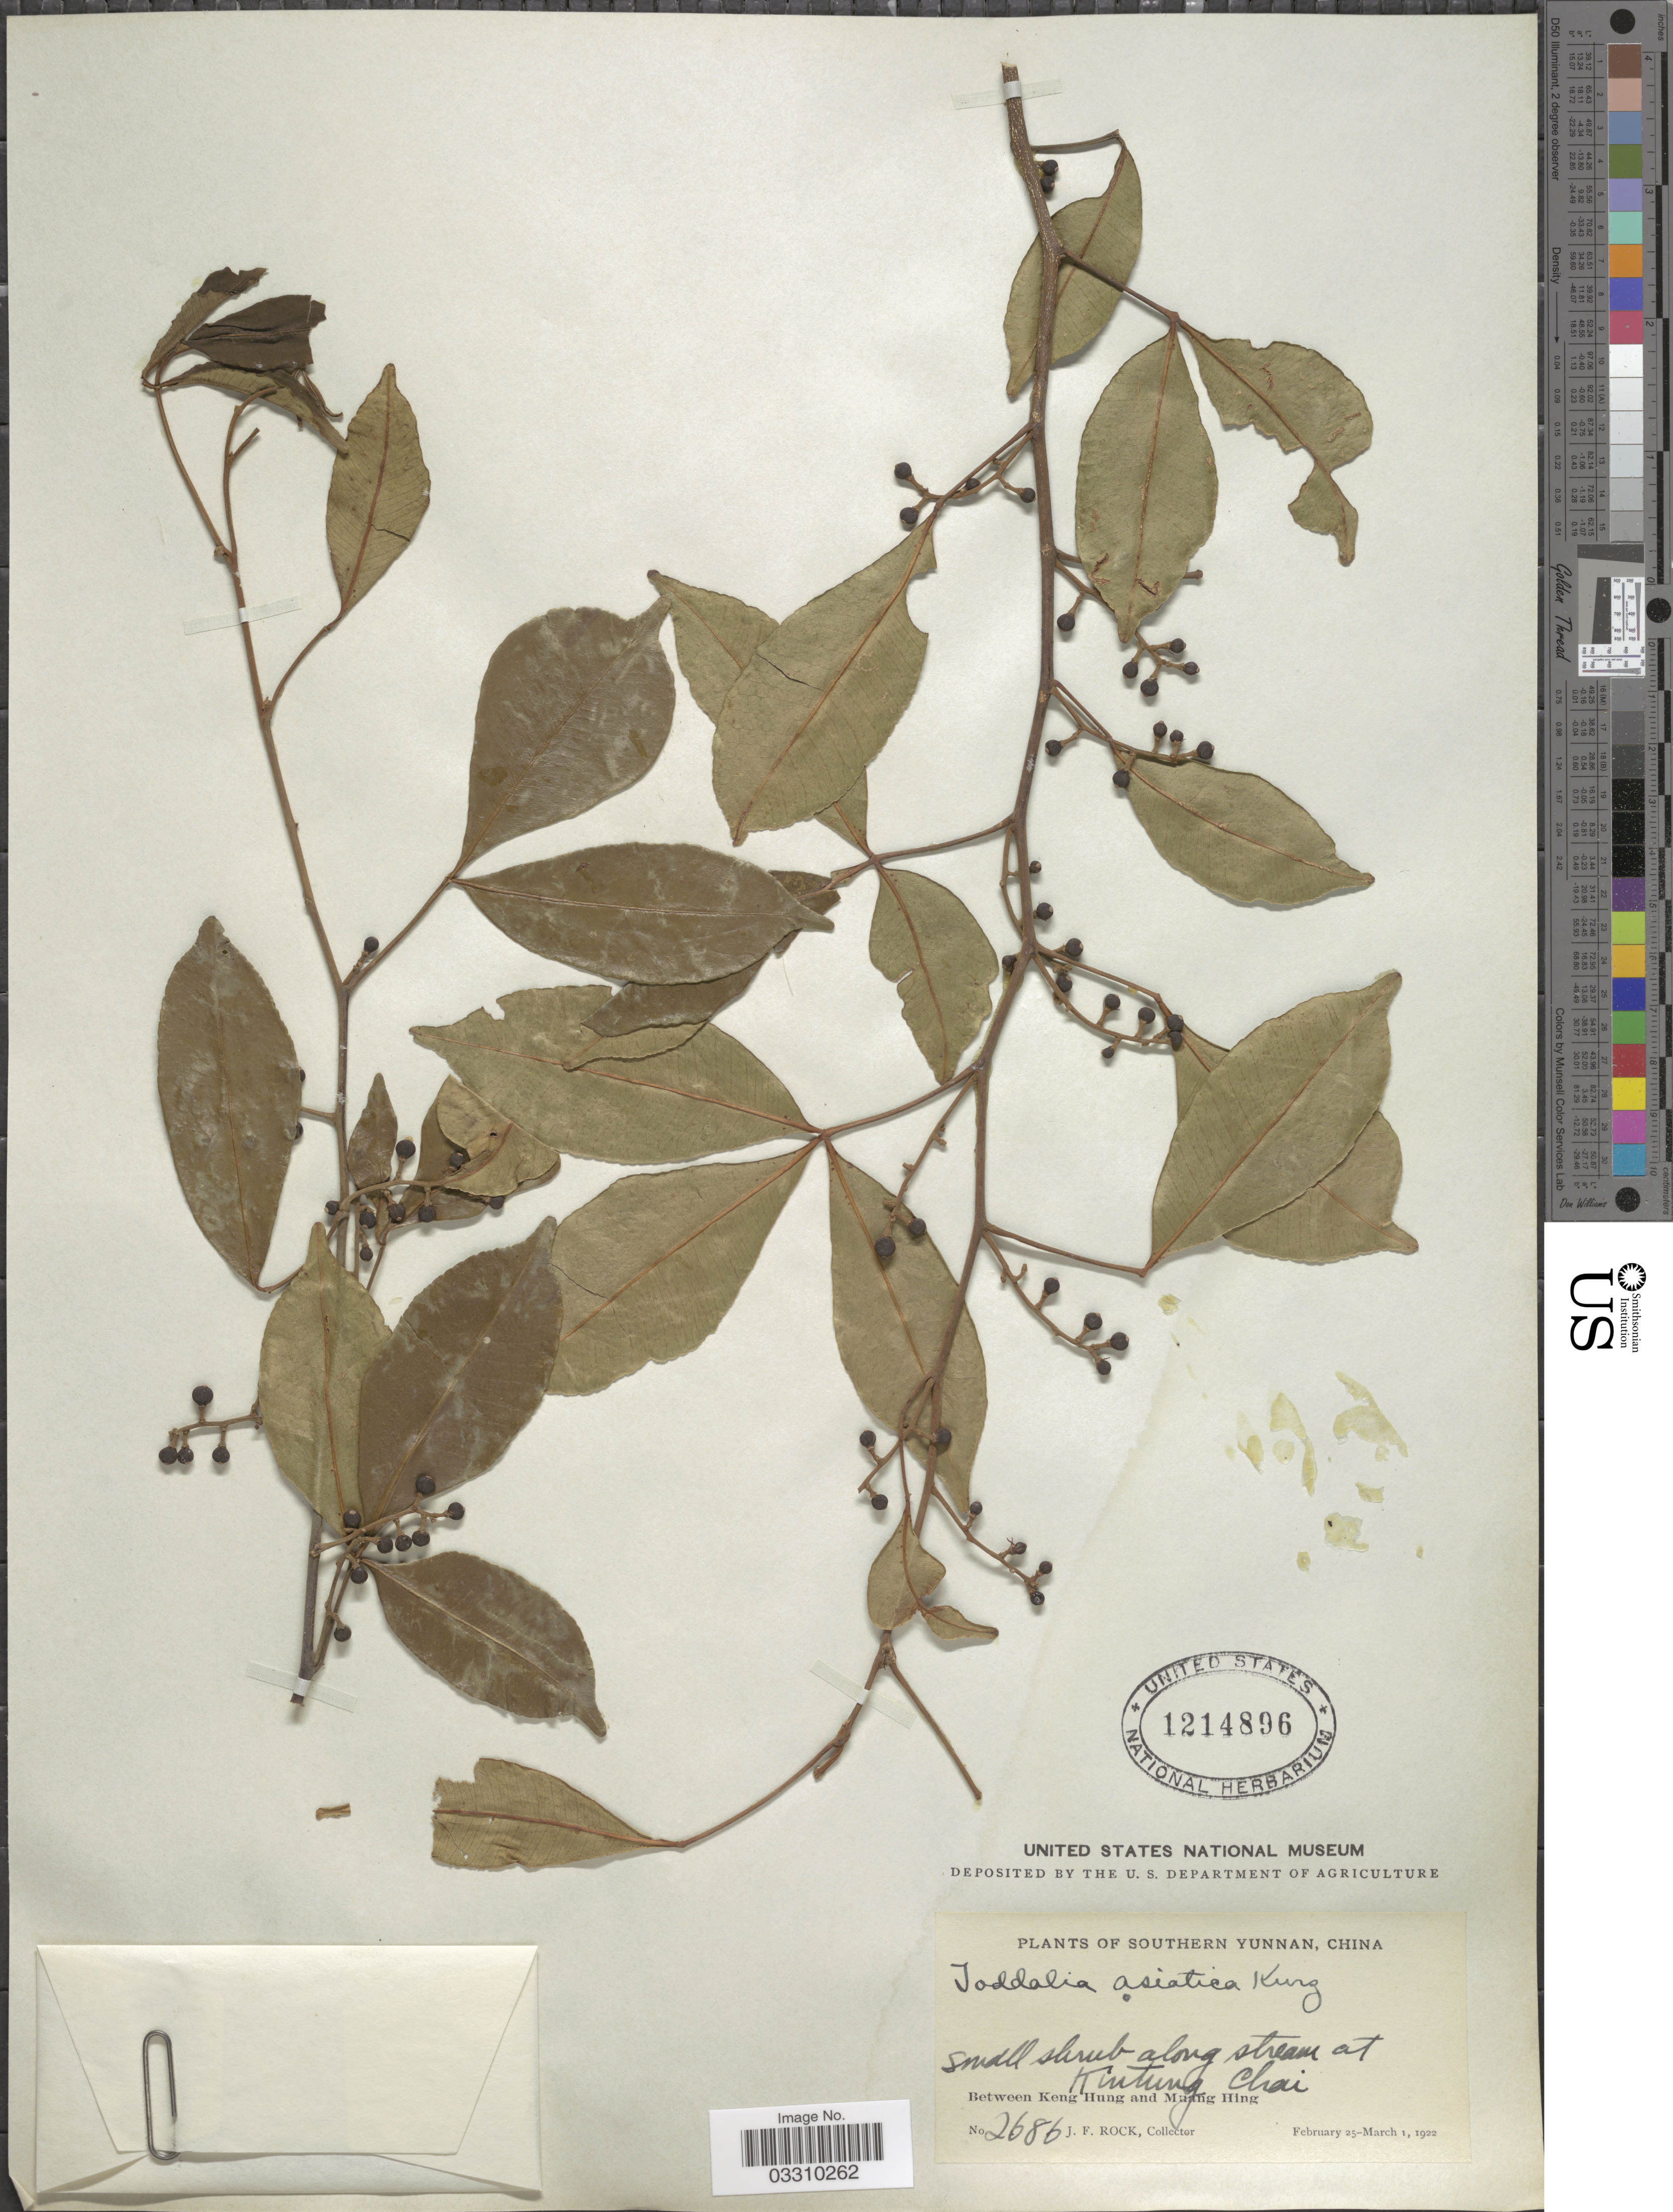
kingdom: Plantae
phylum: Tracheophyta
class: Magnoliopsida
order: Sapindales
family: Rutaceae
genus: Zanthoxylum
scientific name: Zanthoxylum asiaticum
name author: (L.) Appelhans et al.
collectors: J. Rock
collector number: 2686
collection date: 1922-02-25/1922-03-01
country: China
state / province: Yunnan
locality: Southern Yunnan. Kintung Chai. Between Hung and Muang Hing.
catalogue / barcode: US 1214896